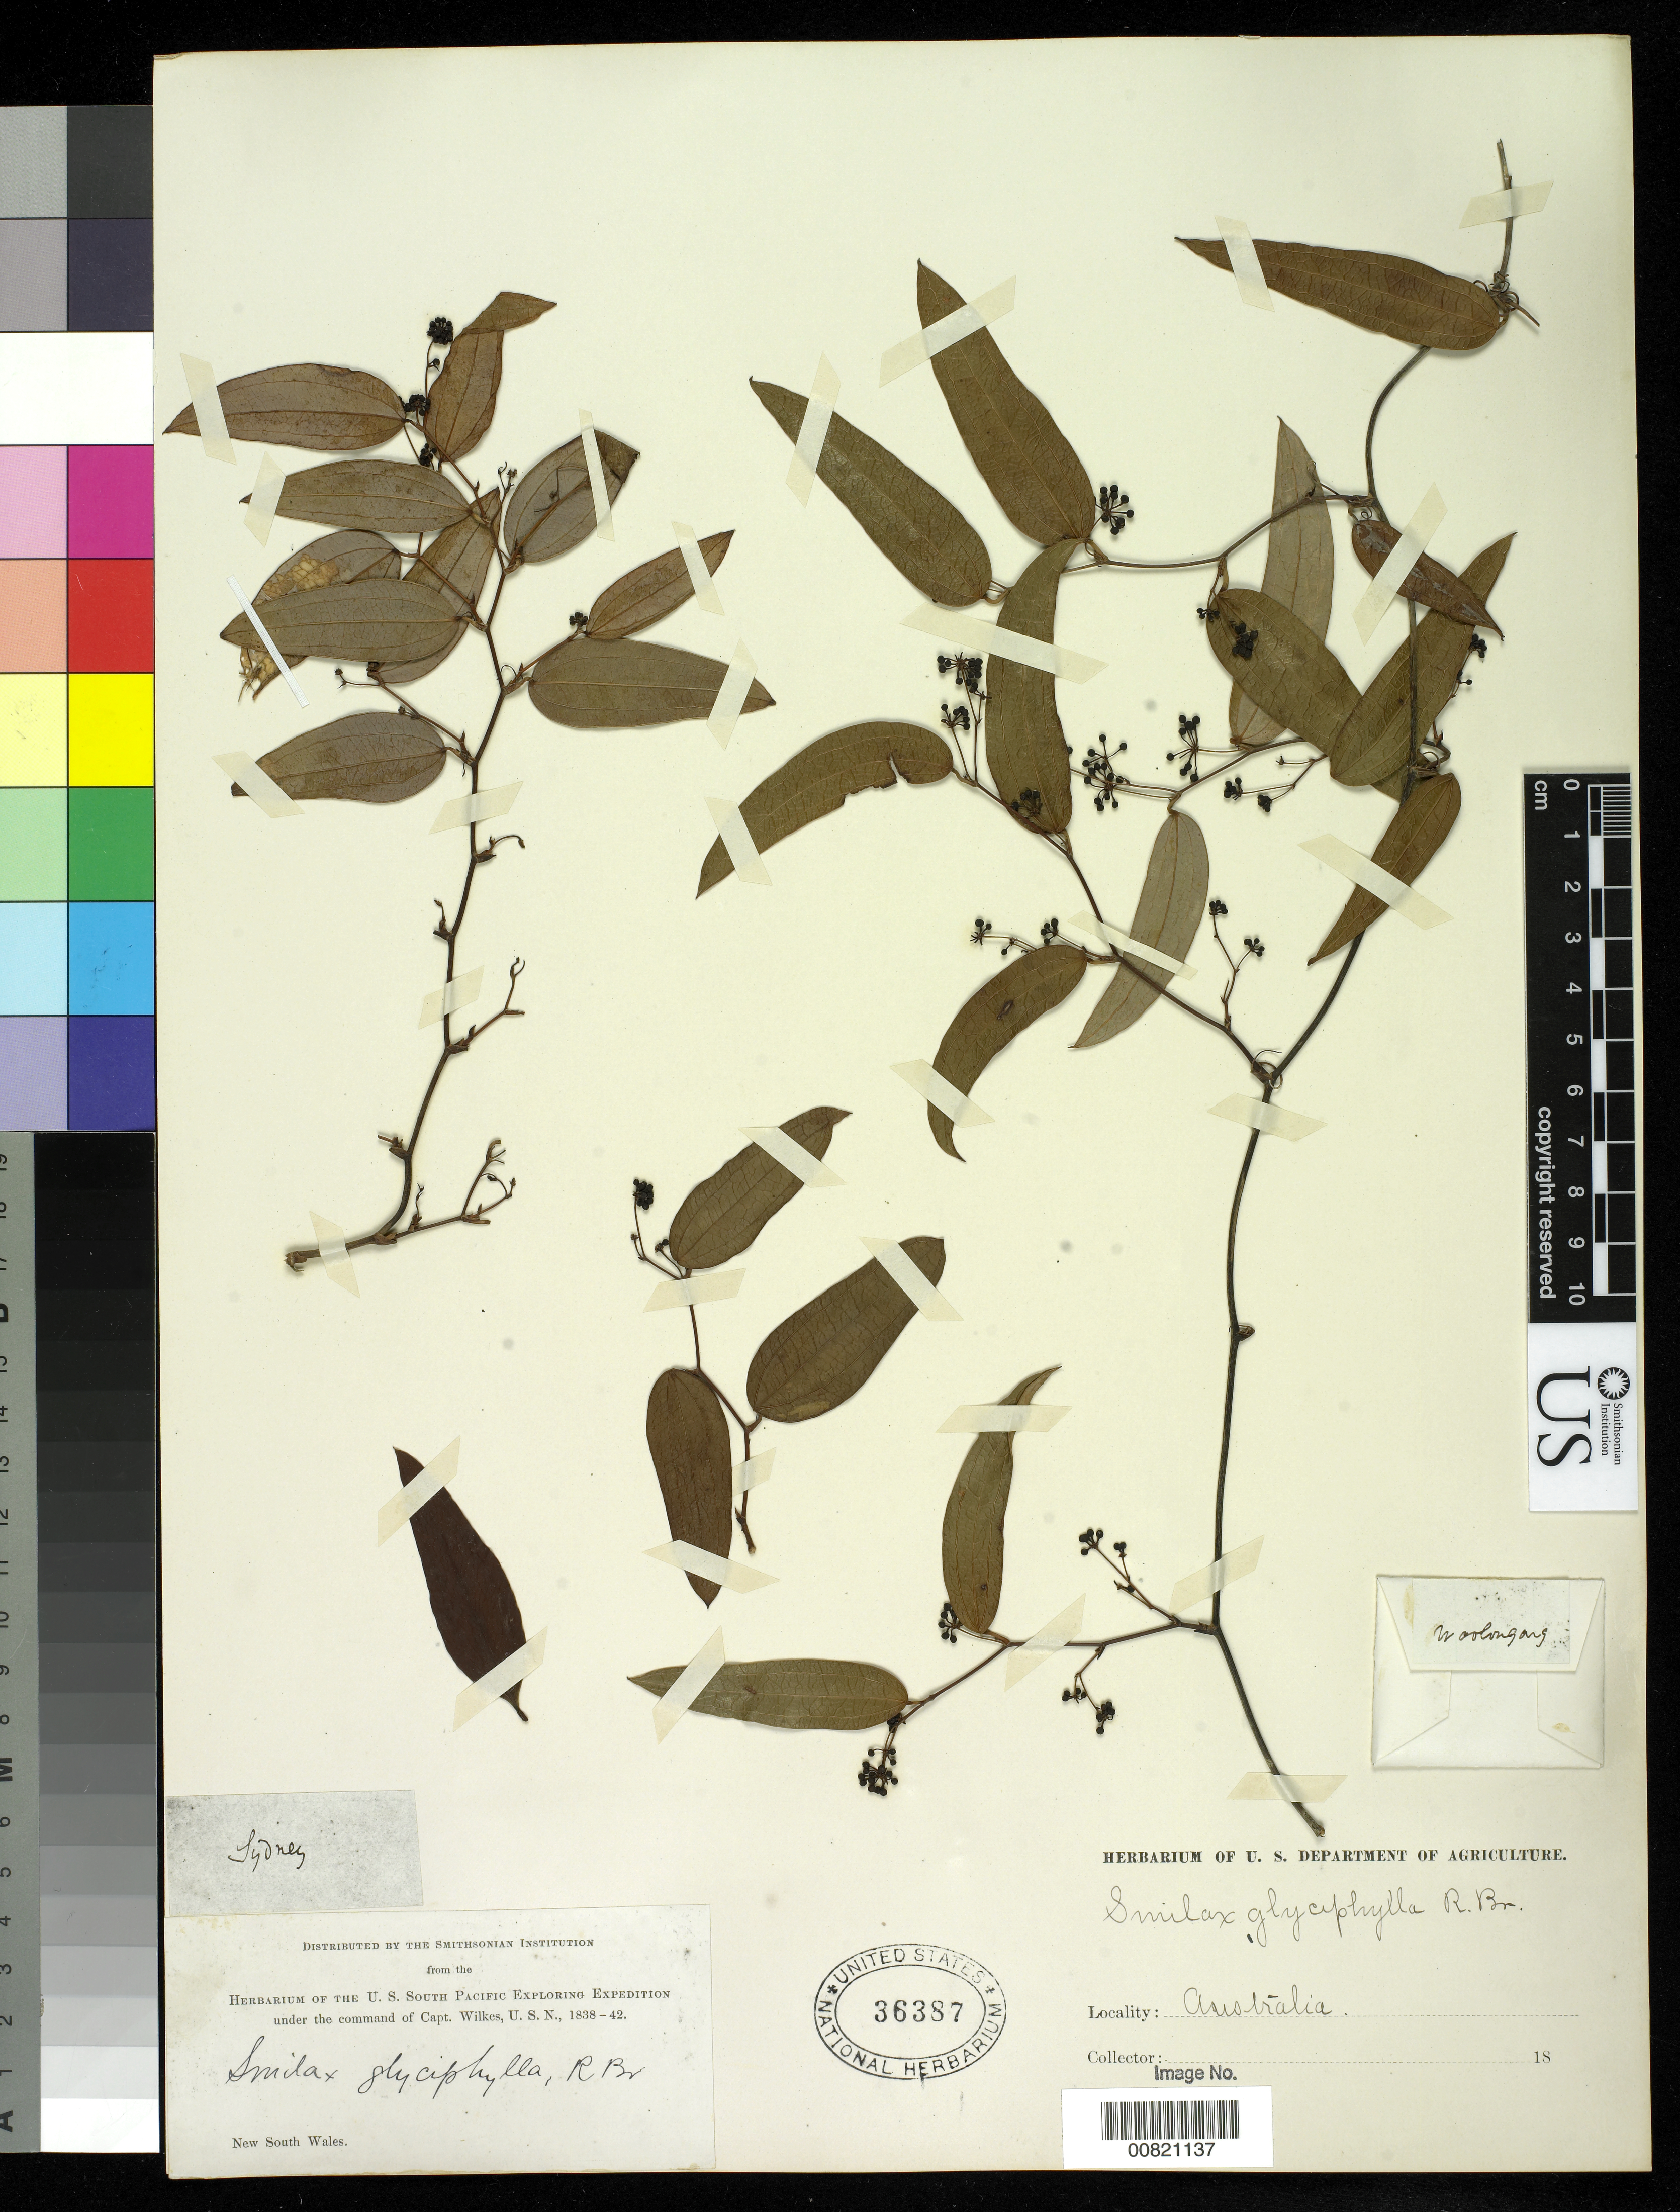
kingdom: Plantae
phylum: Tracheophyta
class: Liliopsida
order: Liliales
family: Smilacaceae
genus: Smilax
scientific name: Smilax glycyphylla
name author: Hassk.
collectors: Wilkes Explor. Exped.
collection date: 1838/1842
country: Australia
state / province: New South Wales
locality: New South Wales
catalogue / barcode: US 36387